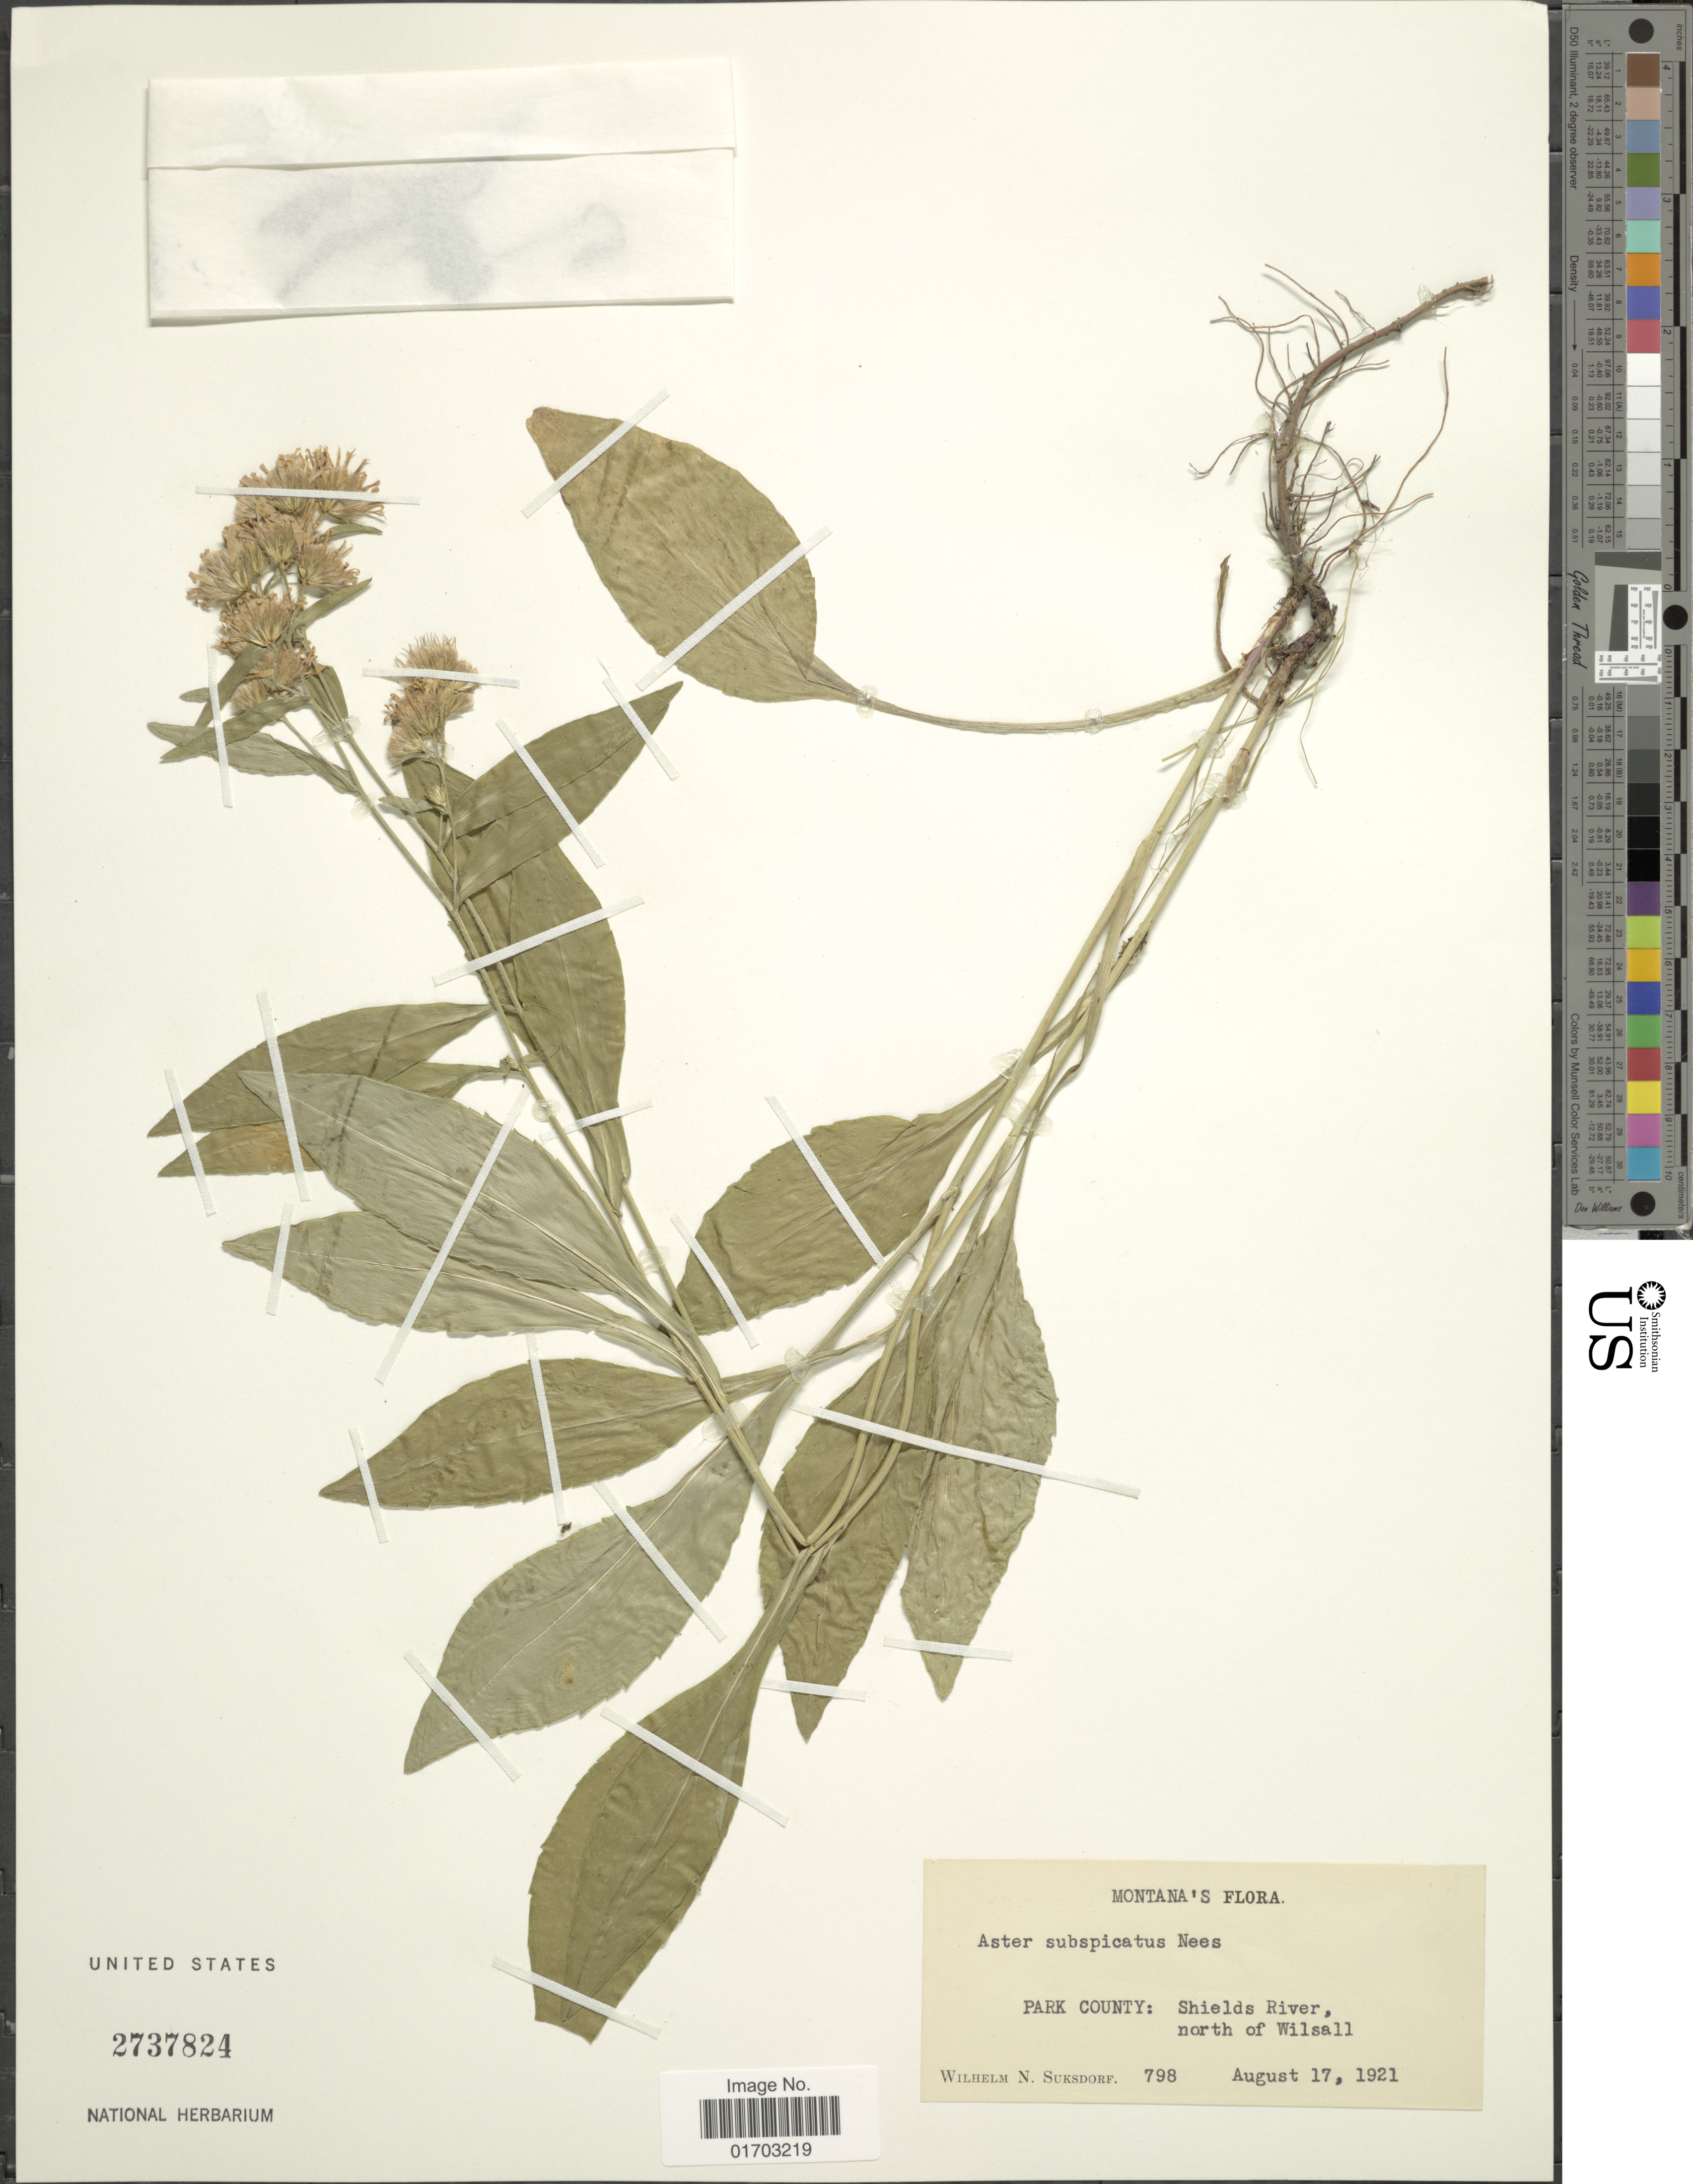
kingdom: Plantae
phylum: Tracheophyta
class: Magnoliopsida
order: Asterales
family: Asteraceae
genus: Symphyotrichum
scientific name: Symphyotrichum subspicatum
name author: (Nees) G.L. Nesom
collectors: W. N. Suksdorf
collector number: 798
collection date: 1921-08-17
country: United States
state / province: Montana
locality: Park County: Shields River, north Wilsall.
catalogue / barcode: US 2737824